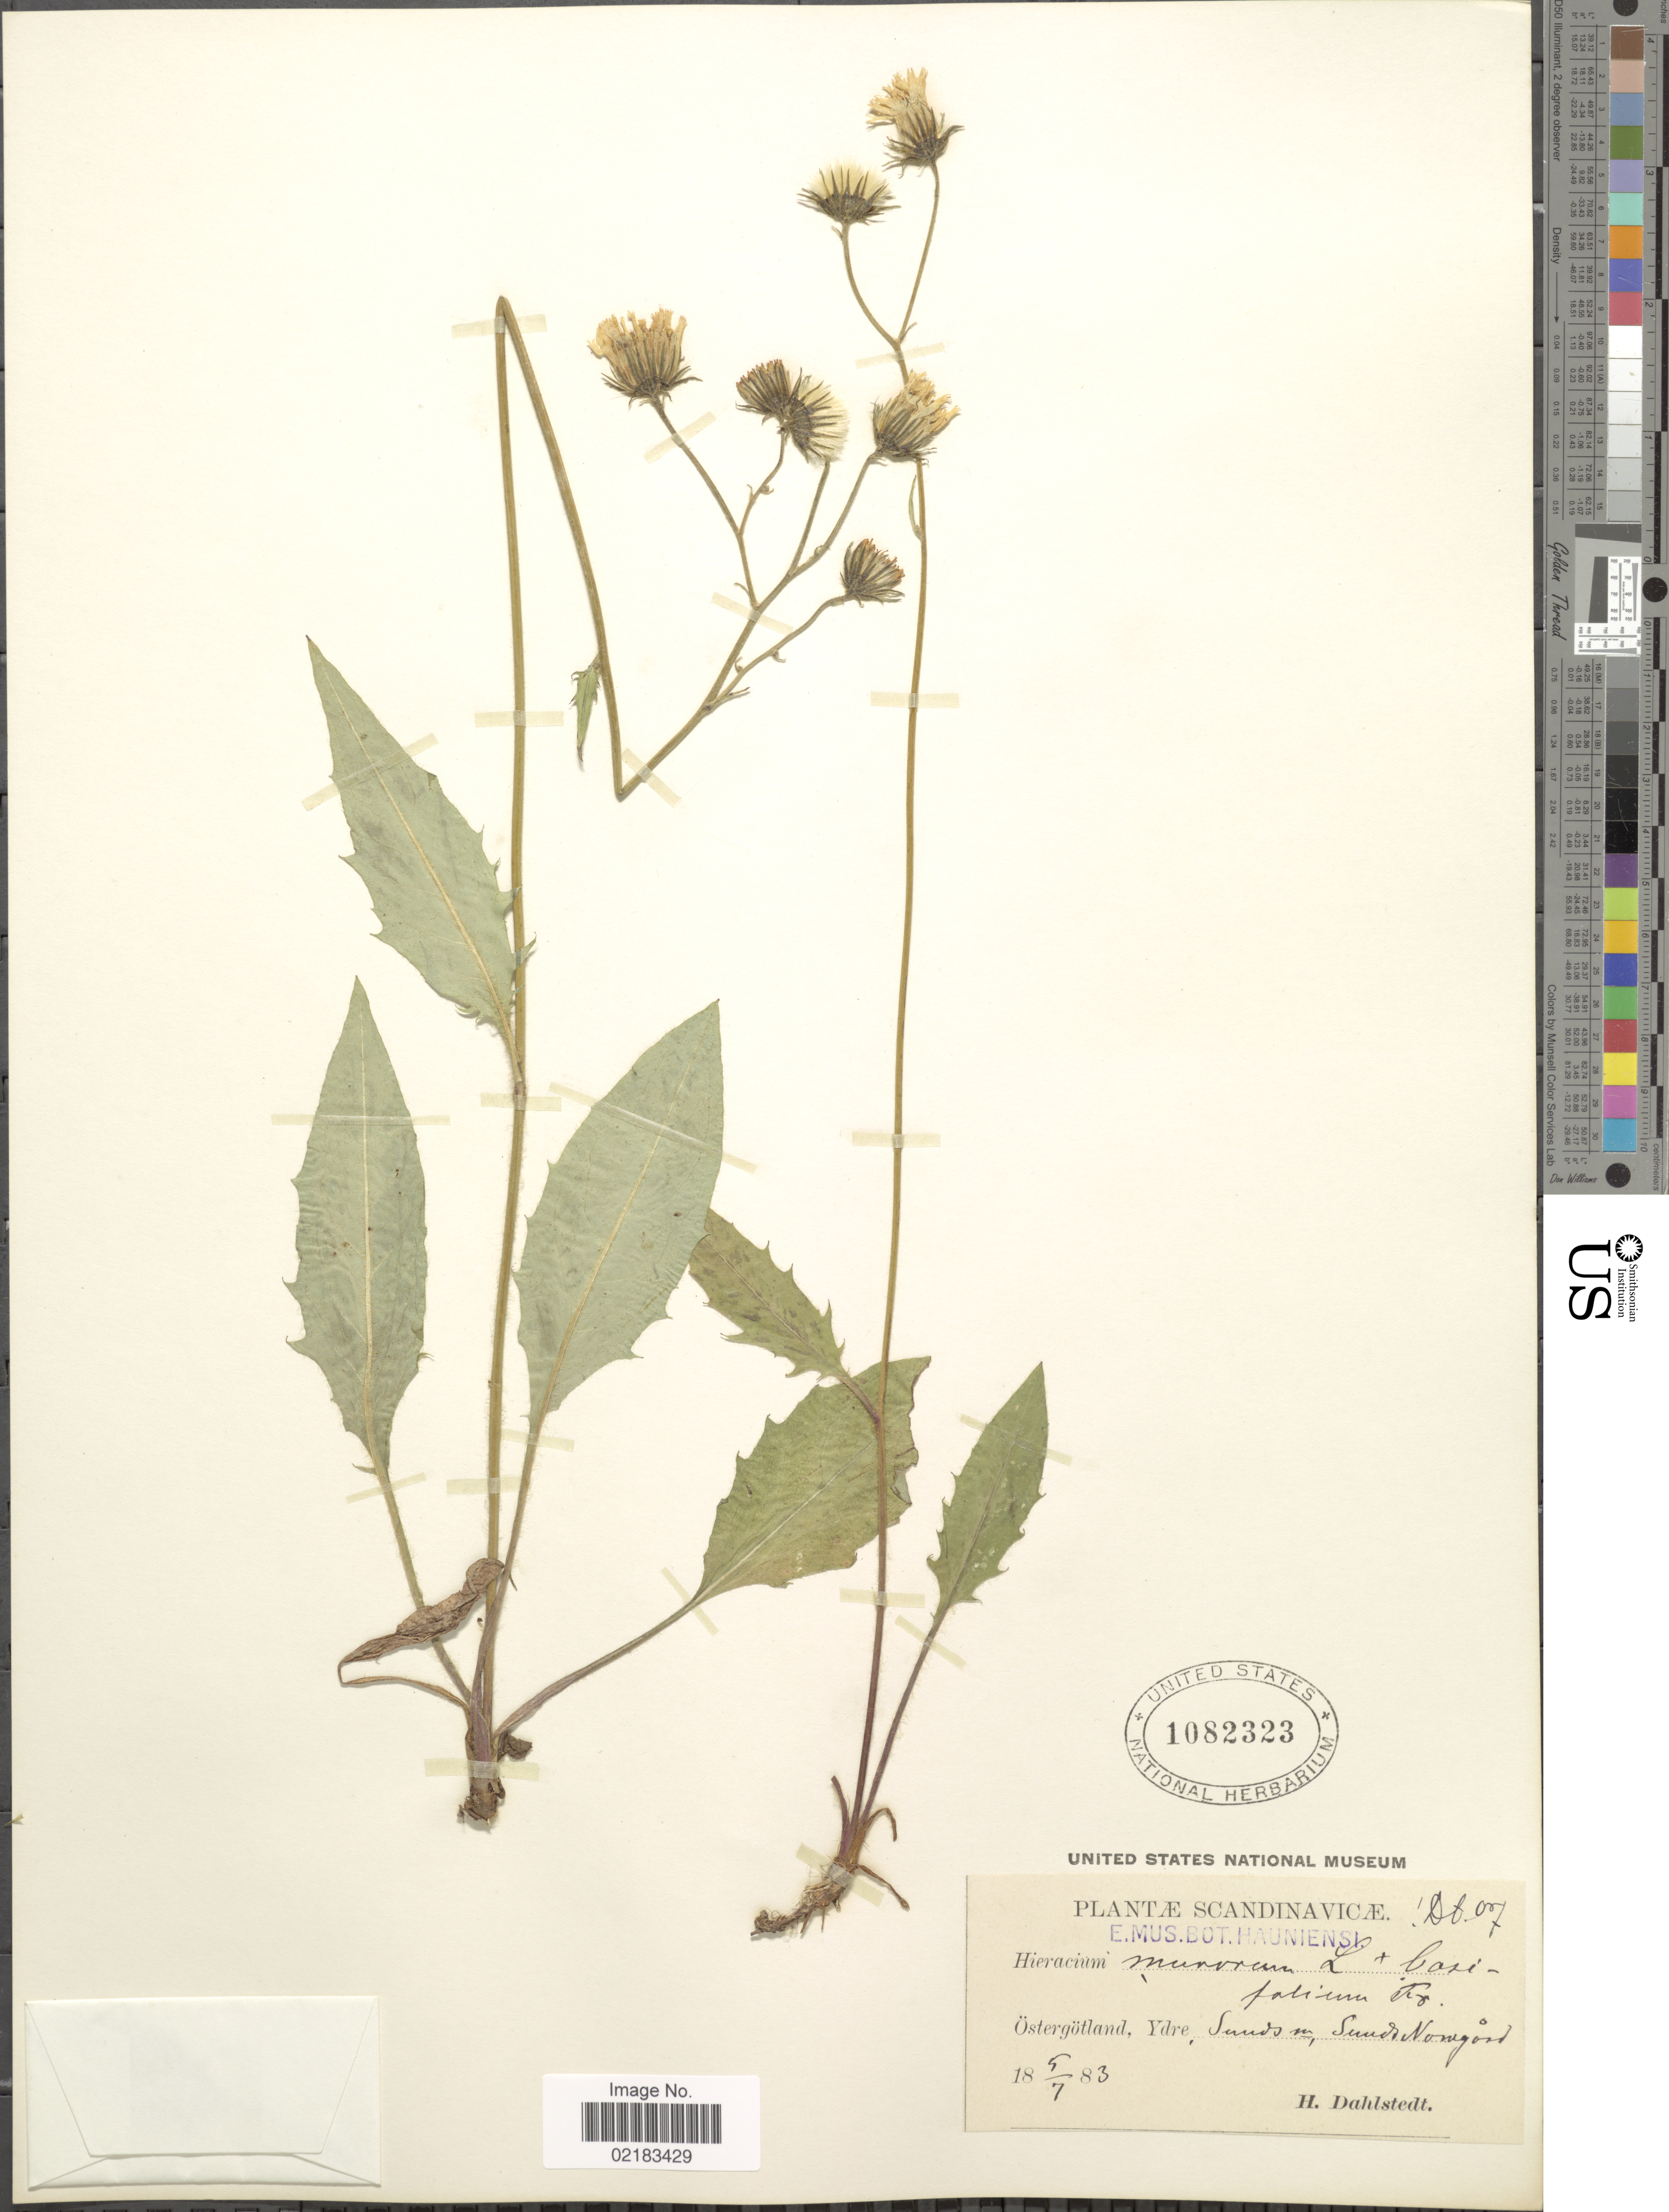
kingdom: Plantae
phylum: Tracheophyta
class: Magnoliopsida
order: Asterales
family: Asteraceae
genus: Hieracium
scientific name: Hieracium murorum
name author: L.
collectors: H. G. Dahlstedt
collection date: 1883-07-05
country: Sweden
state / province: Östergötland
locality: Scandinavicae: Ydre, Sunds, Sunds Norregård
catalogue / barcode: US 1082323